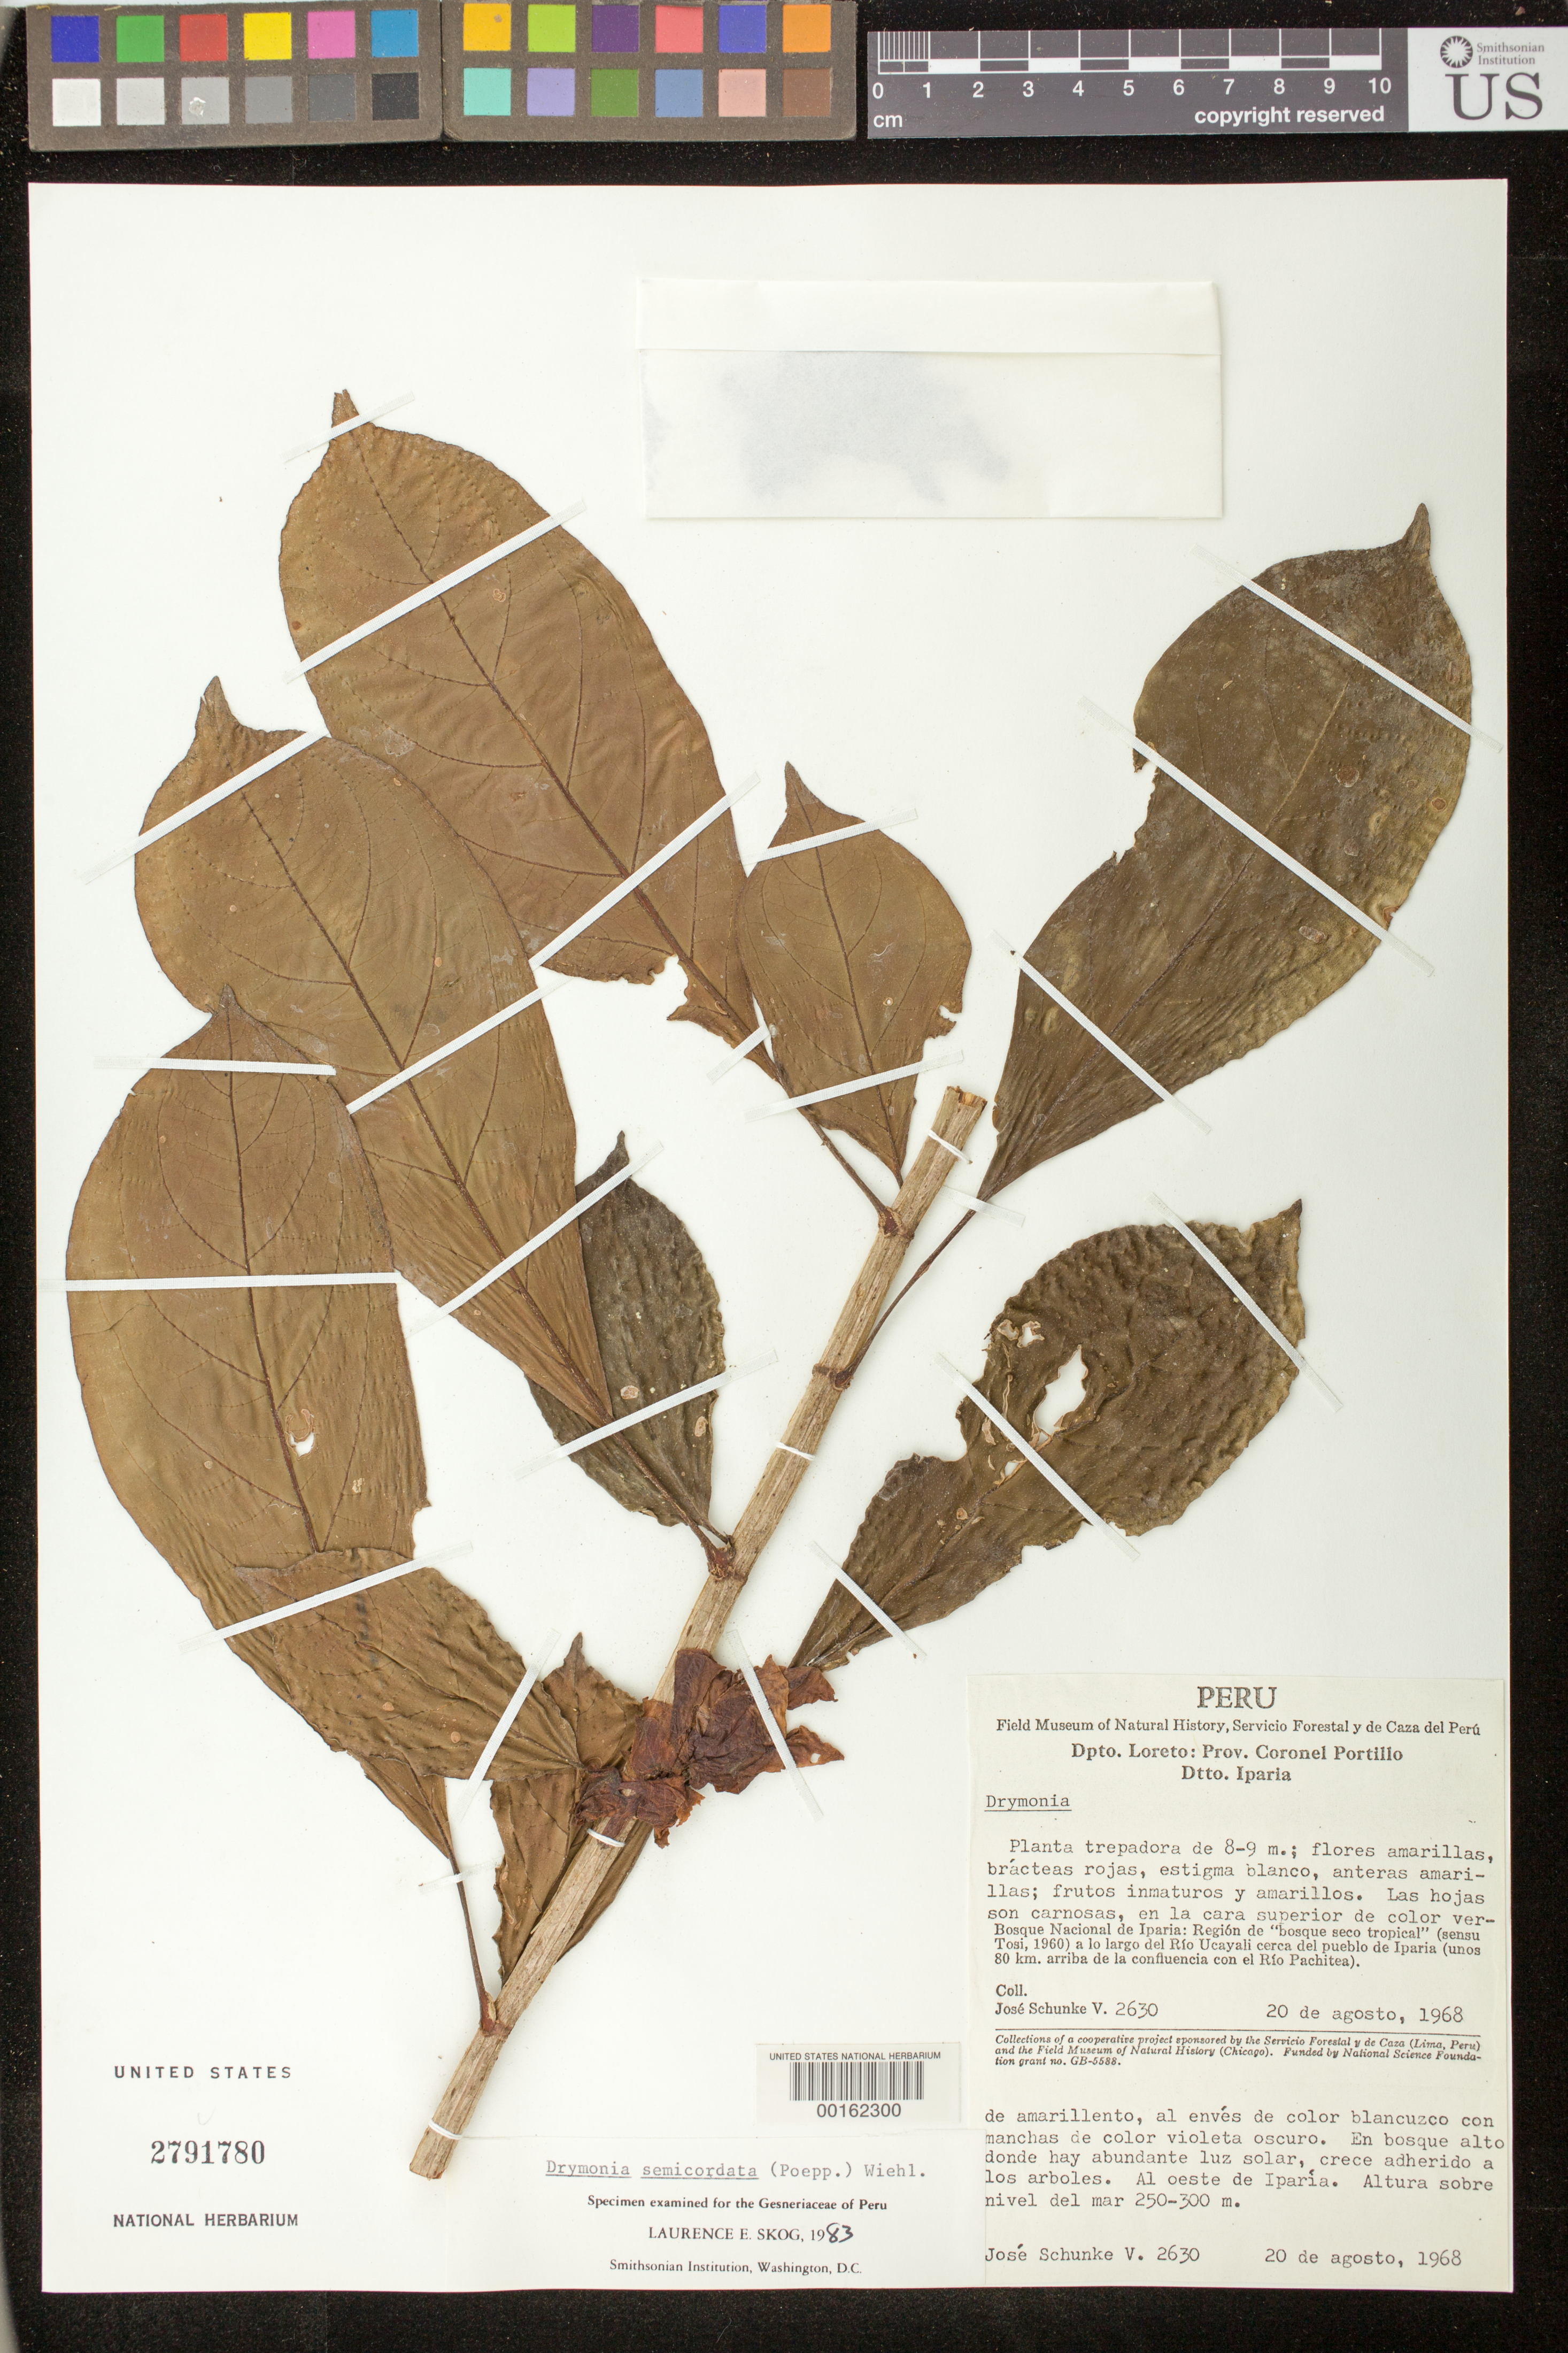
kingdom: Plantae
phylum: Tracheophyta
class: Magnoliopsida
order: Lamiales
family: Gesneriaceae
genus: Drymonia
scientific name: Drymonia semicordata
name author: (Poepp.) Wiehler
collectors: J. Schunke Vigo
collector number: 2630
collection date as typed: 20 Aug 1968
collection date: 1968-08-20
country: Peru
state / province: Ucayali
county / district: Coronel Portillo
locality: ("Loreto") Prov. Coronel Portillo, Dtto. Iparia, Natl Forest of Iparia along Rio Ucayali near Iparia, W of Iparia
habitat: Dry tropical forest (sensu Tosi, 1960), in tall woods, sunny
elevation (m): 250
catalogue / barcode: US 2791780